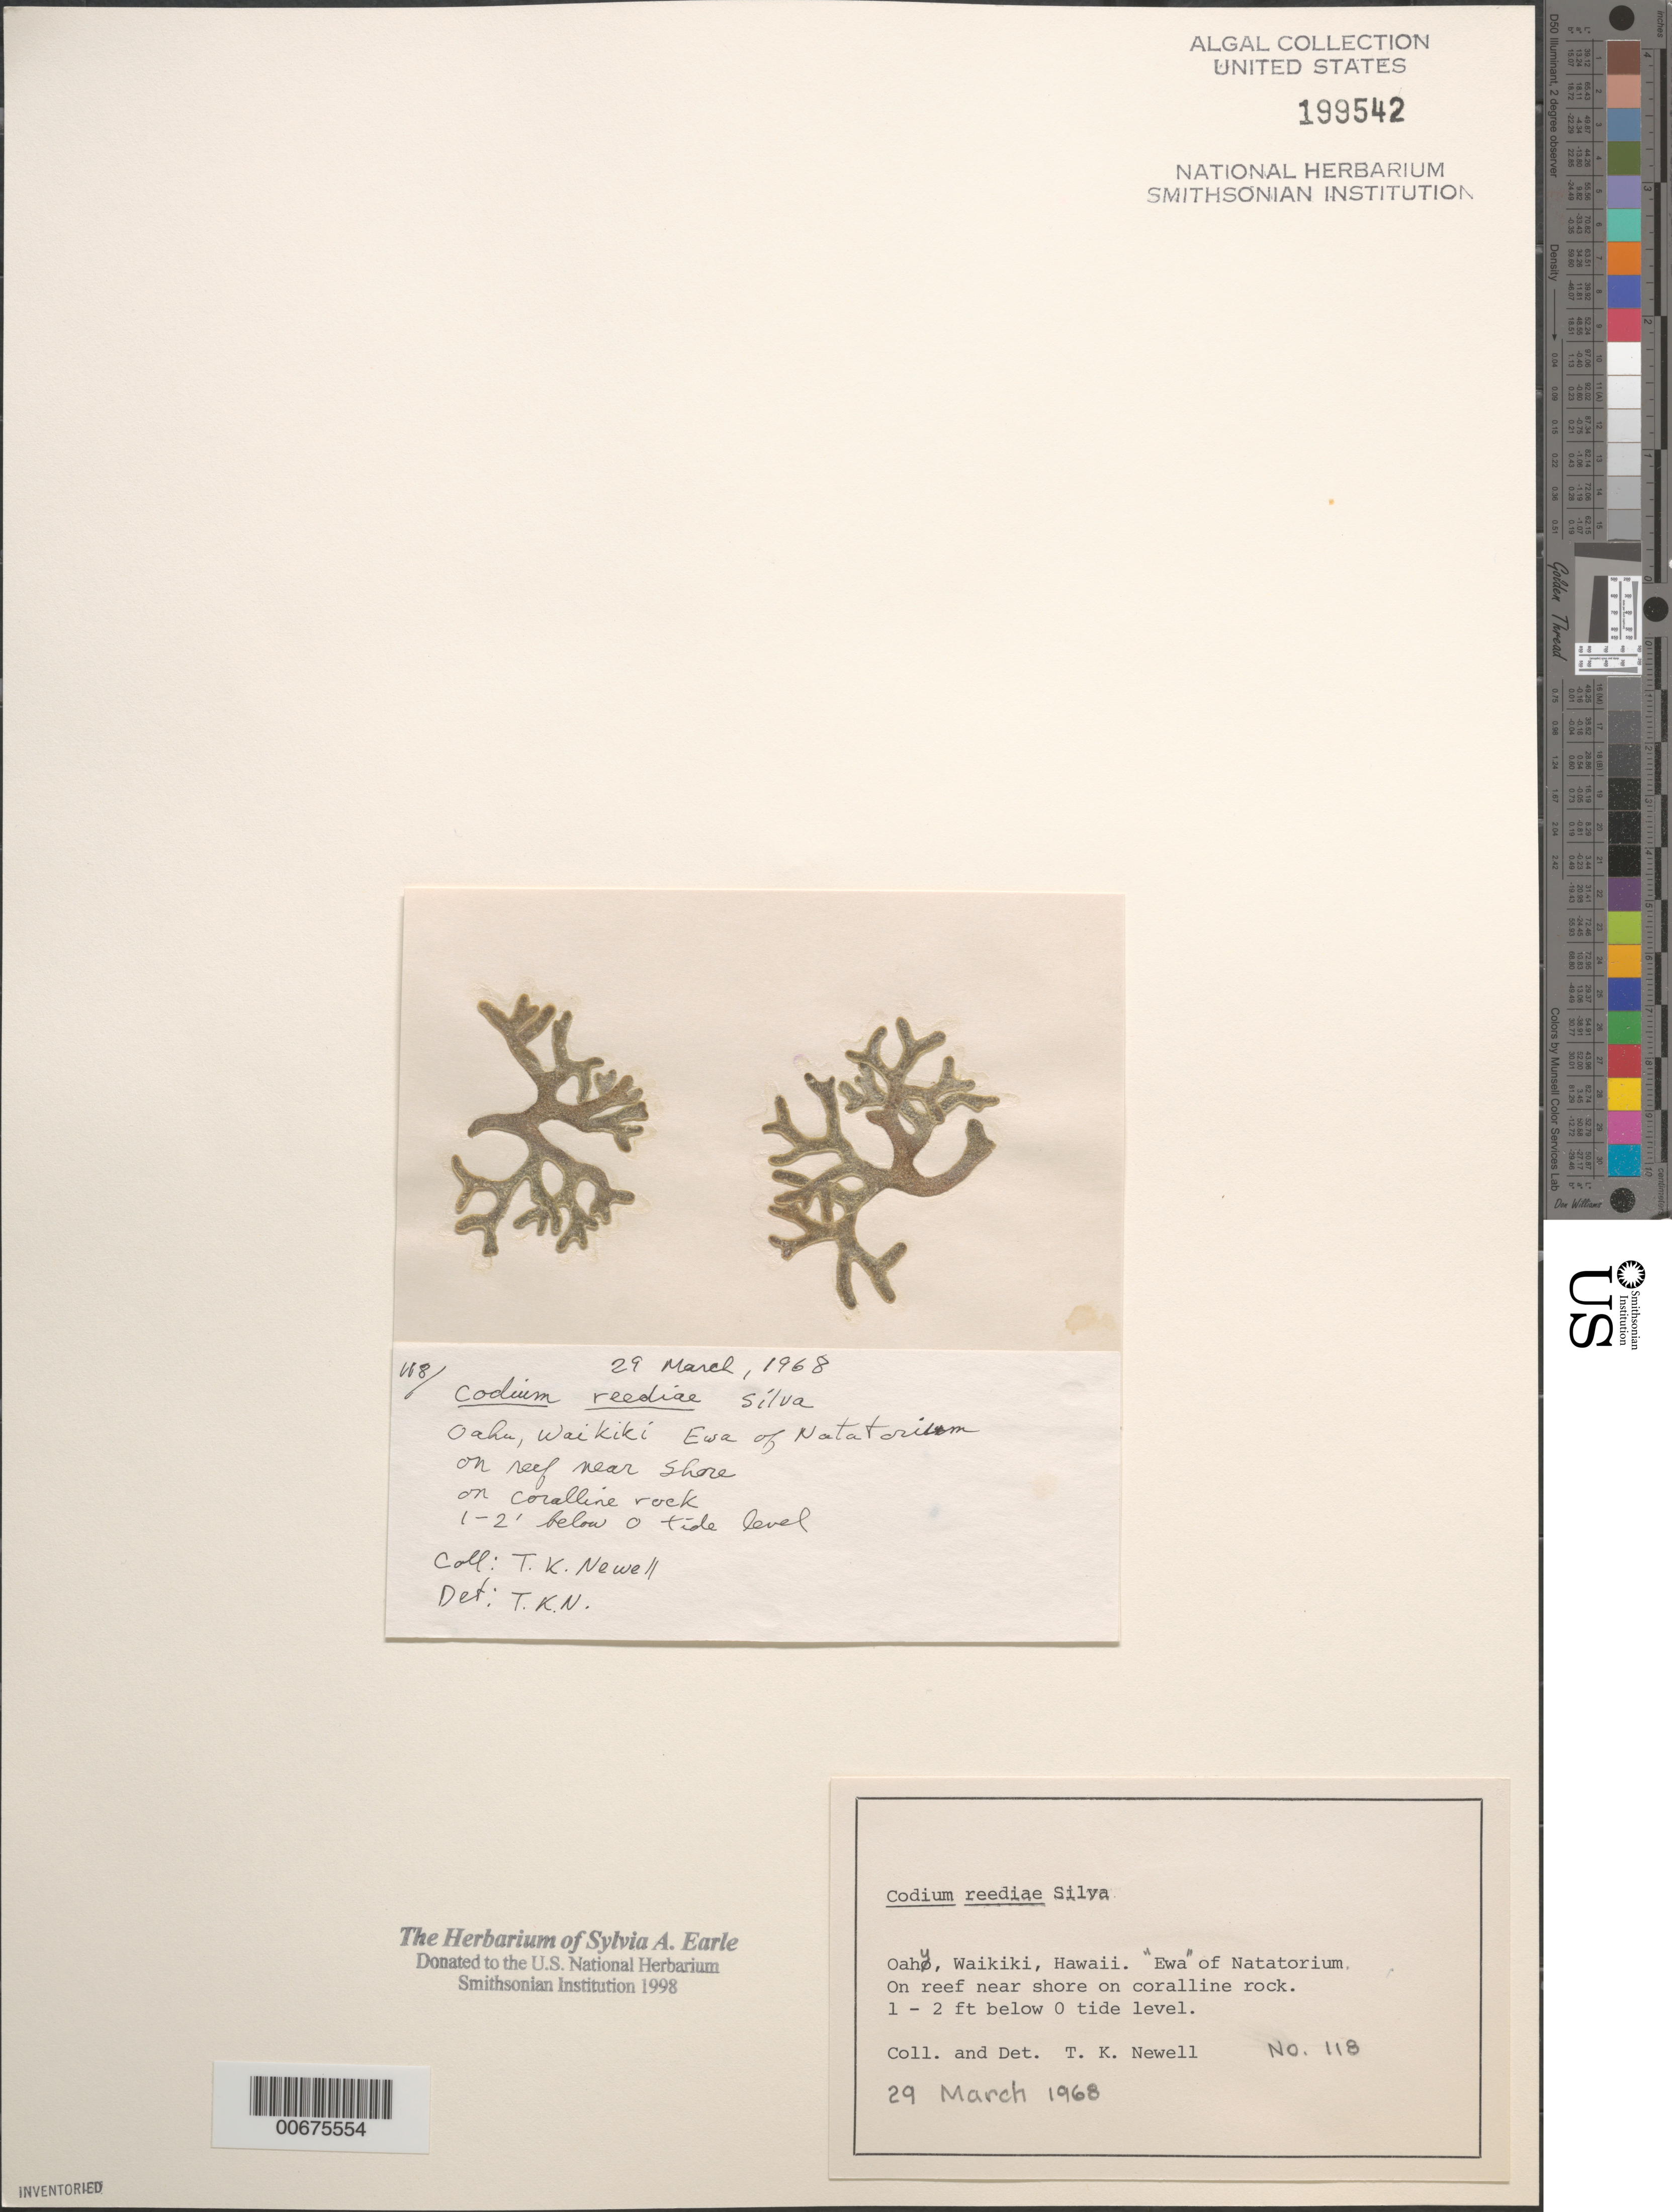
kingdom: Plantae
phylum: Chlorophyta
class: Ulvophyceae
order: Bryopsidales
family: Codiaceae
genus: Codium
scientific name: Codium reediae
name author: P.C. Silva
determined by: Newell, Thomas K.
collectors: T. K. Newell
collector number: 118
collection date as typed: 29 Mar 1968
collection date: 1968-03-29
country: United States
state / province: Hawaii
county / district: Honolulu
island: Oahu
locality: Waikiki near or Ewa of Natatorium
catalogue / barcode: US 199542